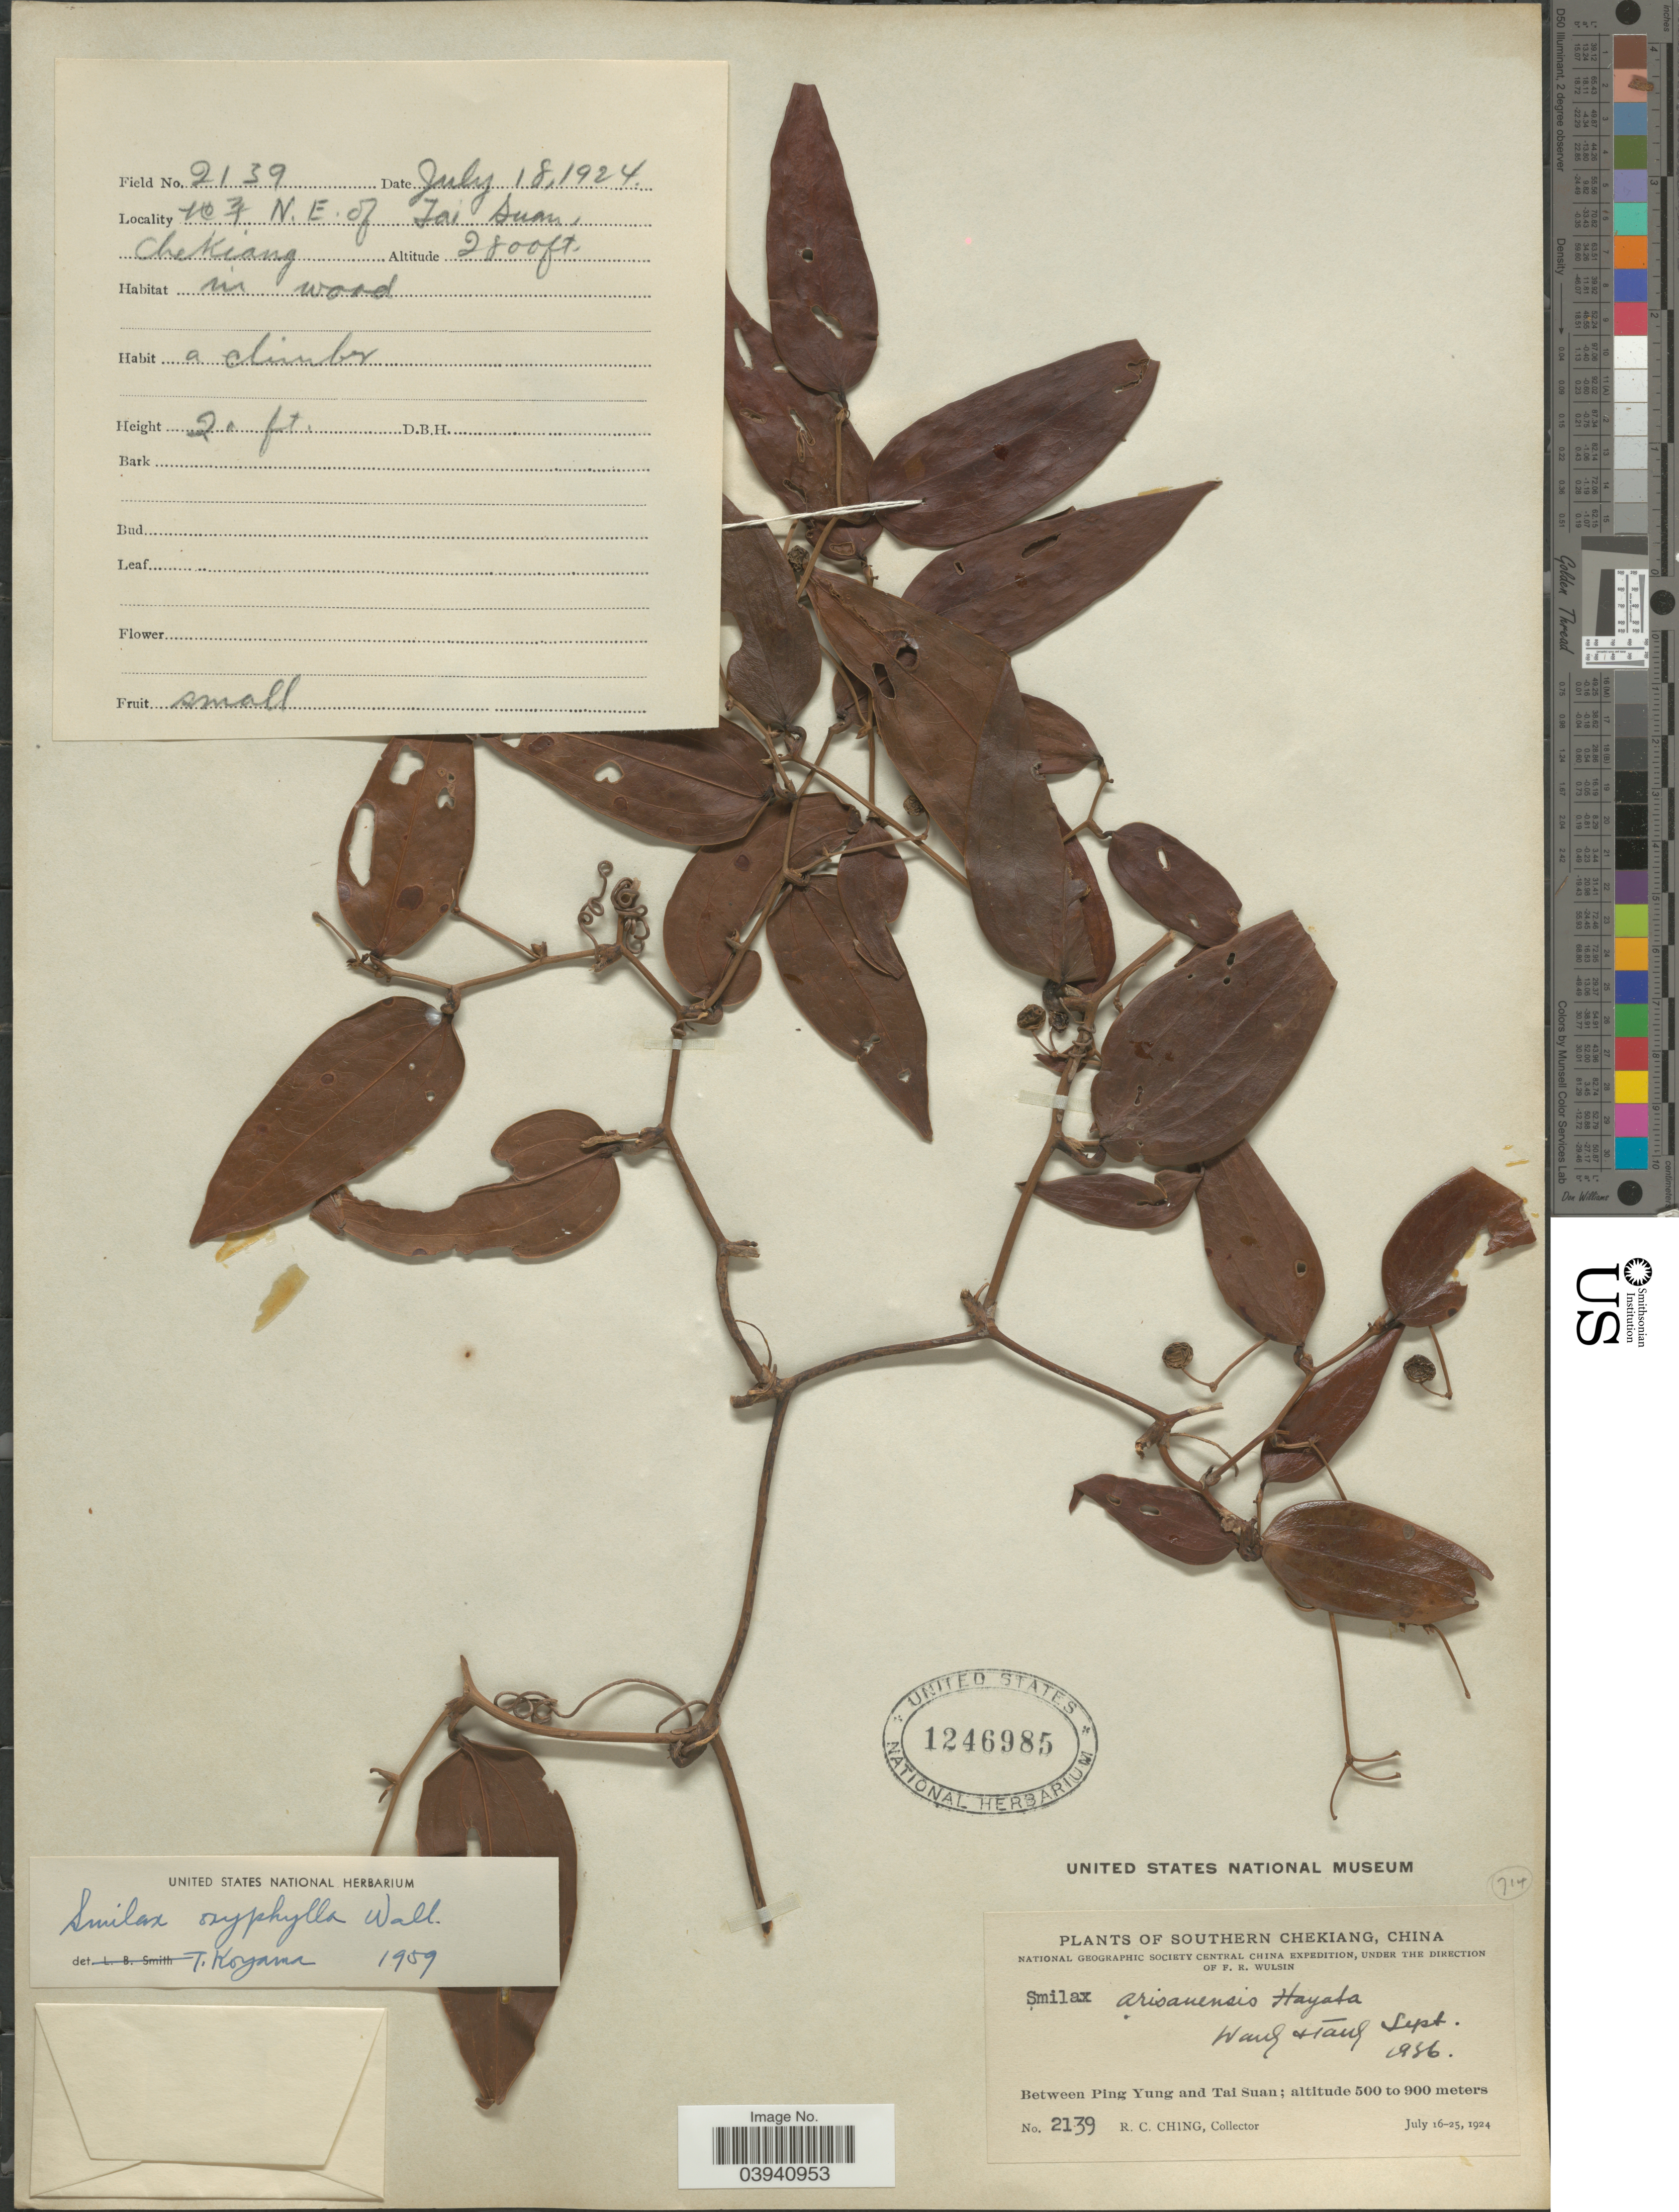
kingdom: Plantae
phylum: Tracheophyta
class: Liliopsida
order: Liliales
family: Smilacaceae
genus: Smilax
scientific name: Smilax oxyphylla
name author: Wall. ex Kunth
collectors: R. C. Ching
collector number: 2139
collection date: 1924-07-18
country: China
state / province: Zhejiang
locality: Between Ping Yung and Tai Suan. N. E. of Tai Suan, Chekiang.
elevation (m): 853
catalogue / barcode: US 1246985